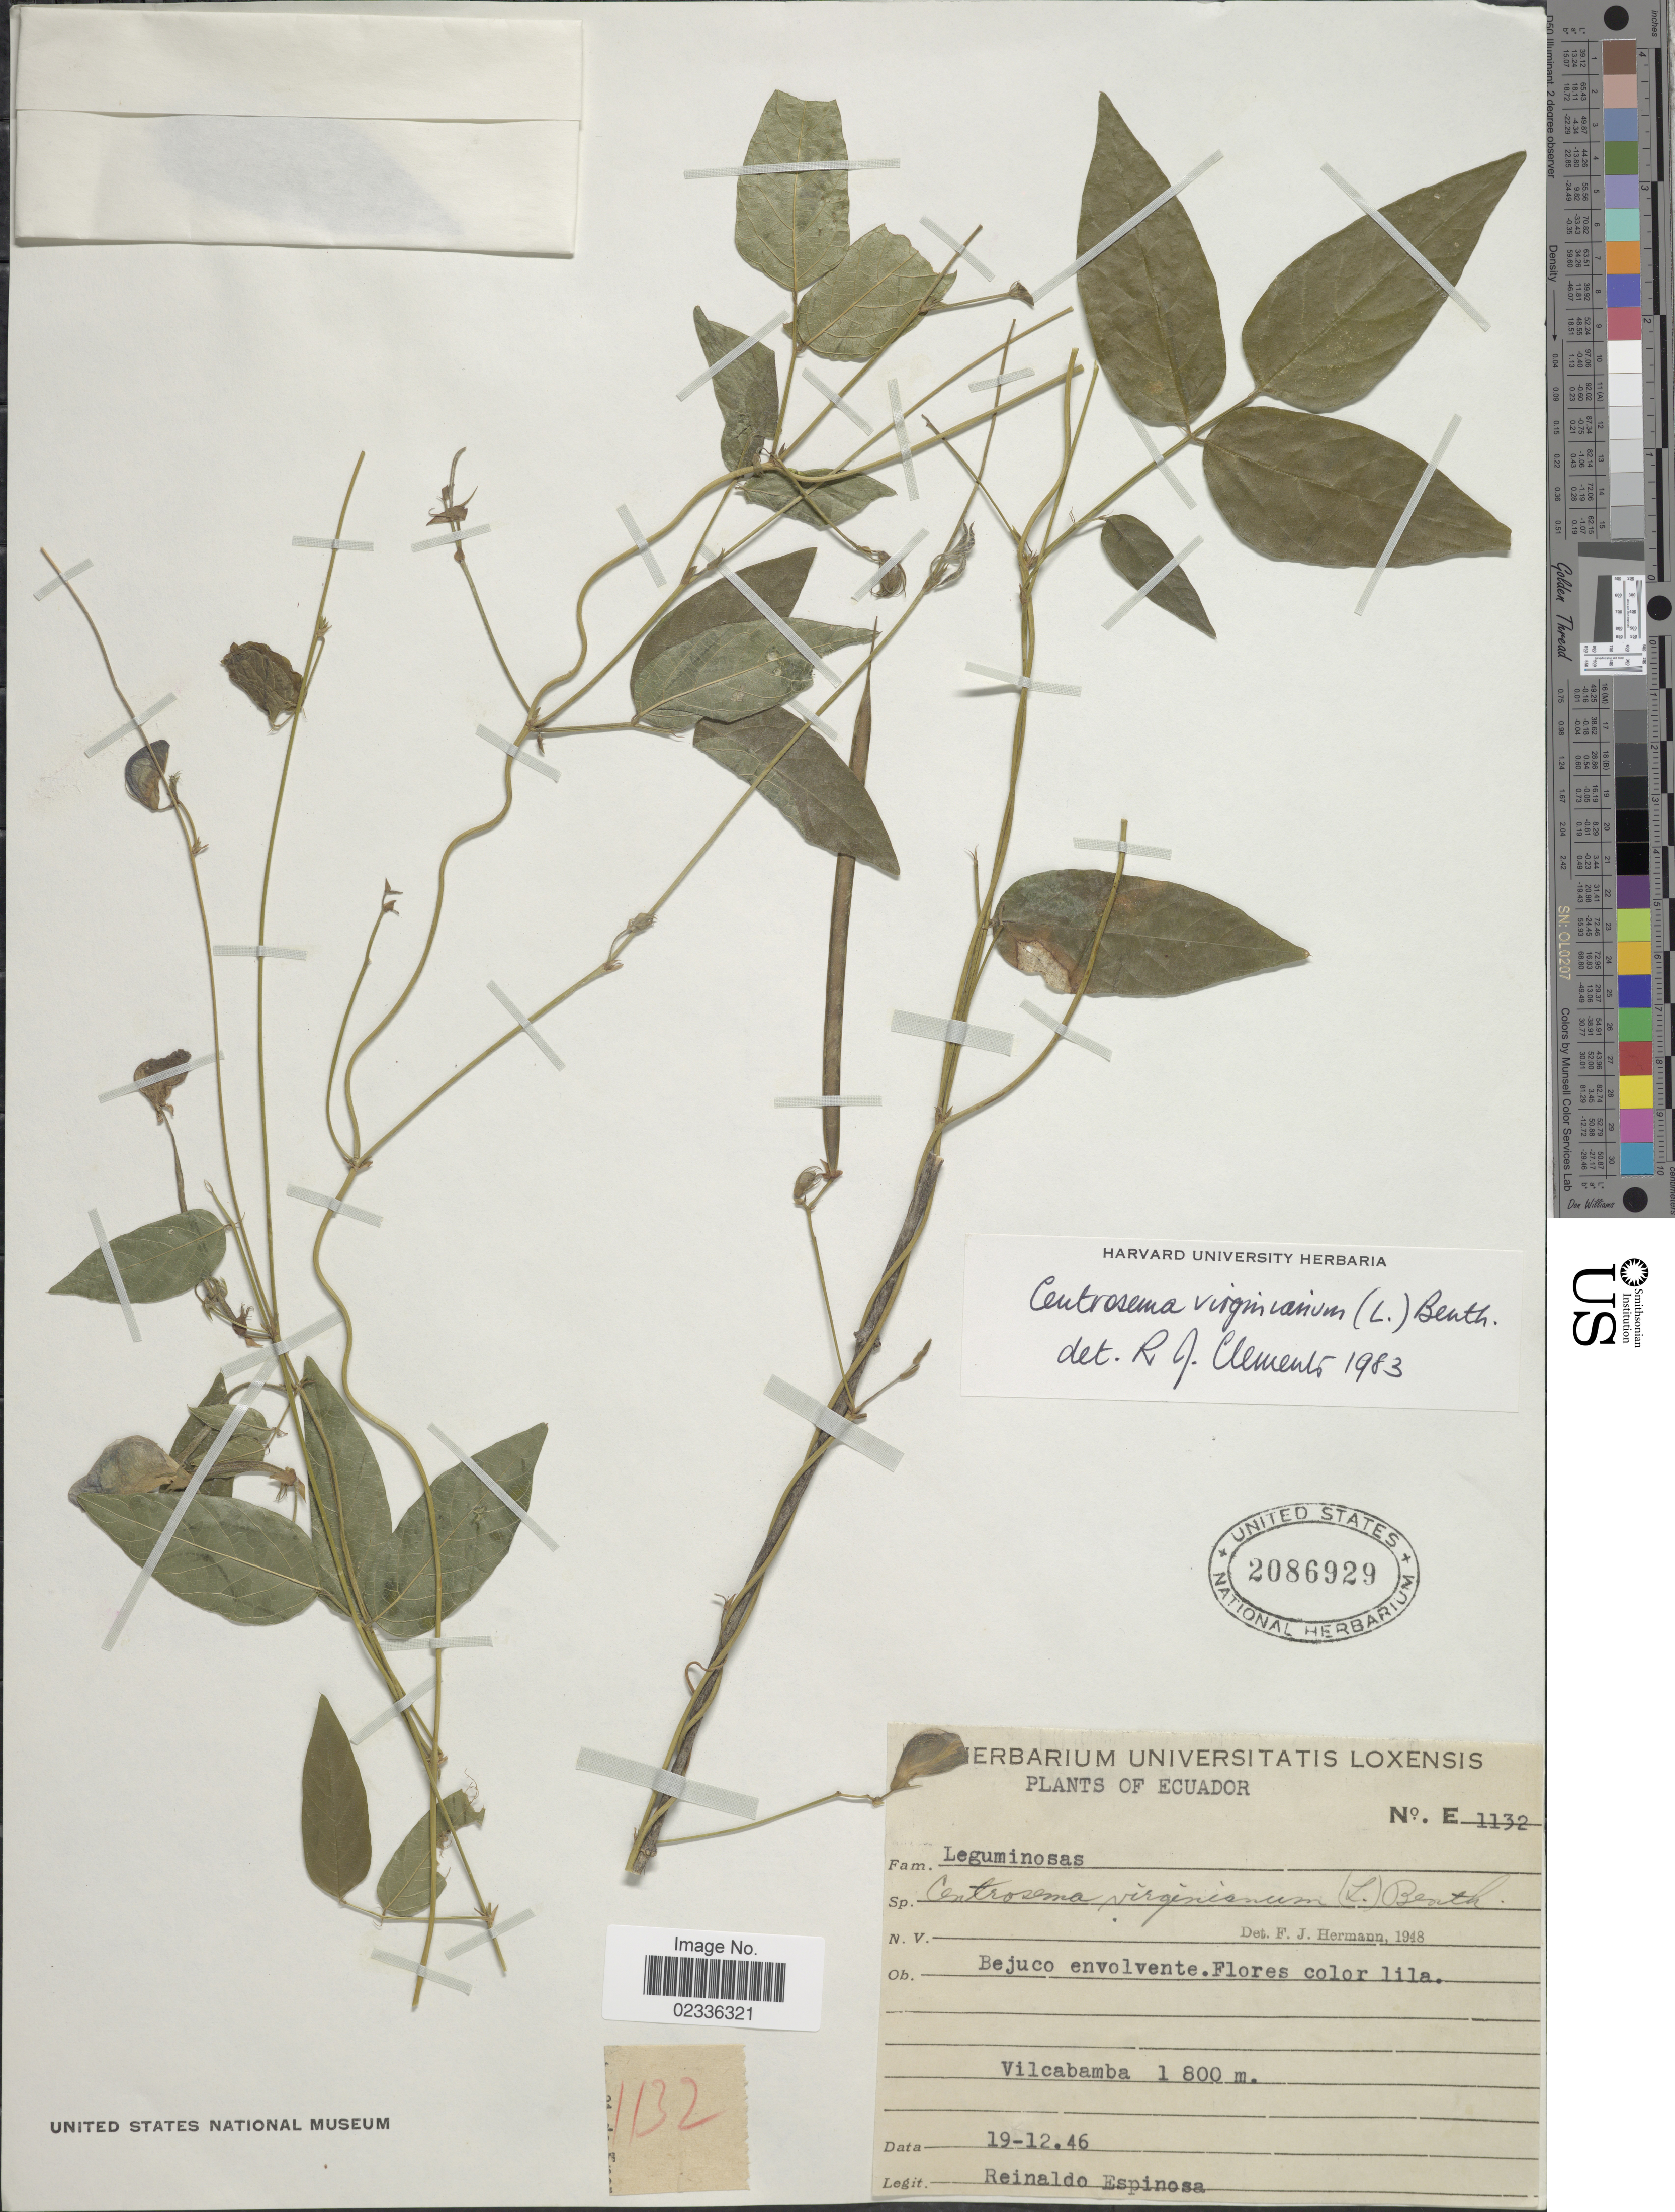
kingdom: Plantae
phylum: Tracheophyta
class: Magnoliopsida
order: Fabales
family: Fabaceae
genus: Centrosema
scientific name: Centrosema virginianum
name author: (L.) Benth.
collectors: R. Espinosa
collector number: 1132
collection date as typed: Transcribed d/m/y: 19/12/46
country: Ecuador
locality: Vilcabamba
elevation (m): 1800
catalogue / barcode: US 2086929